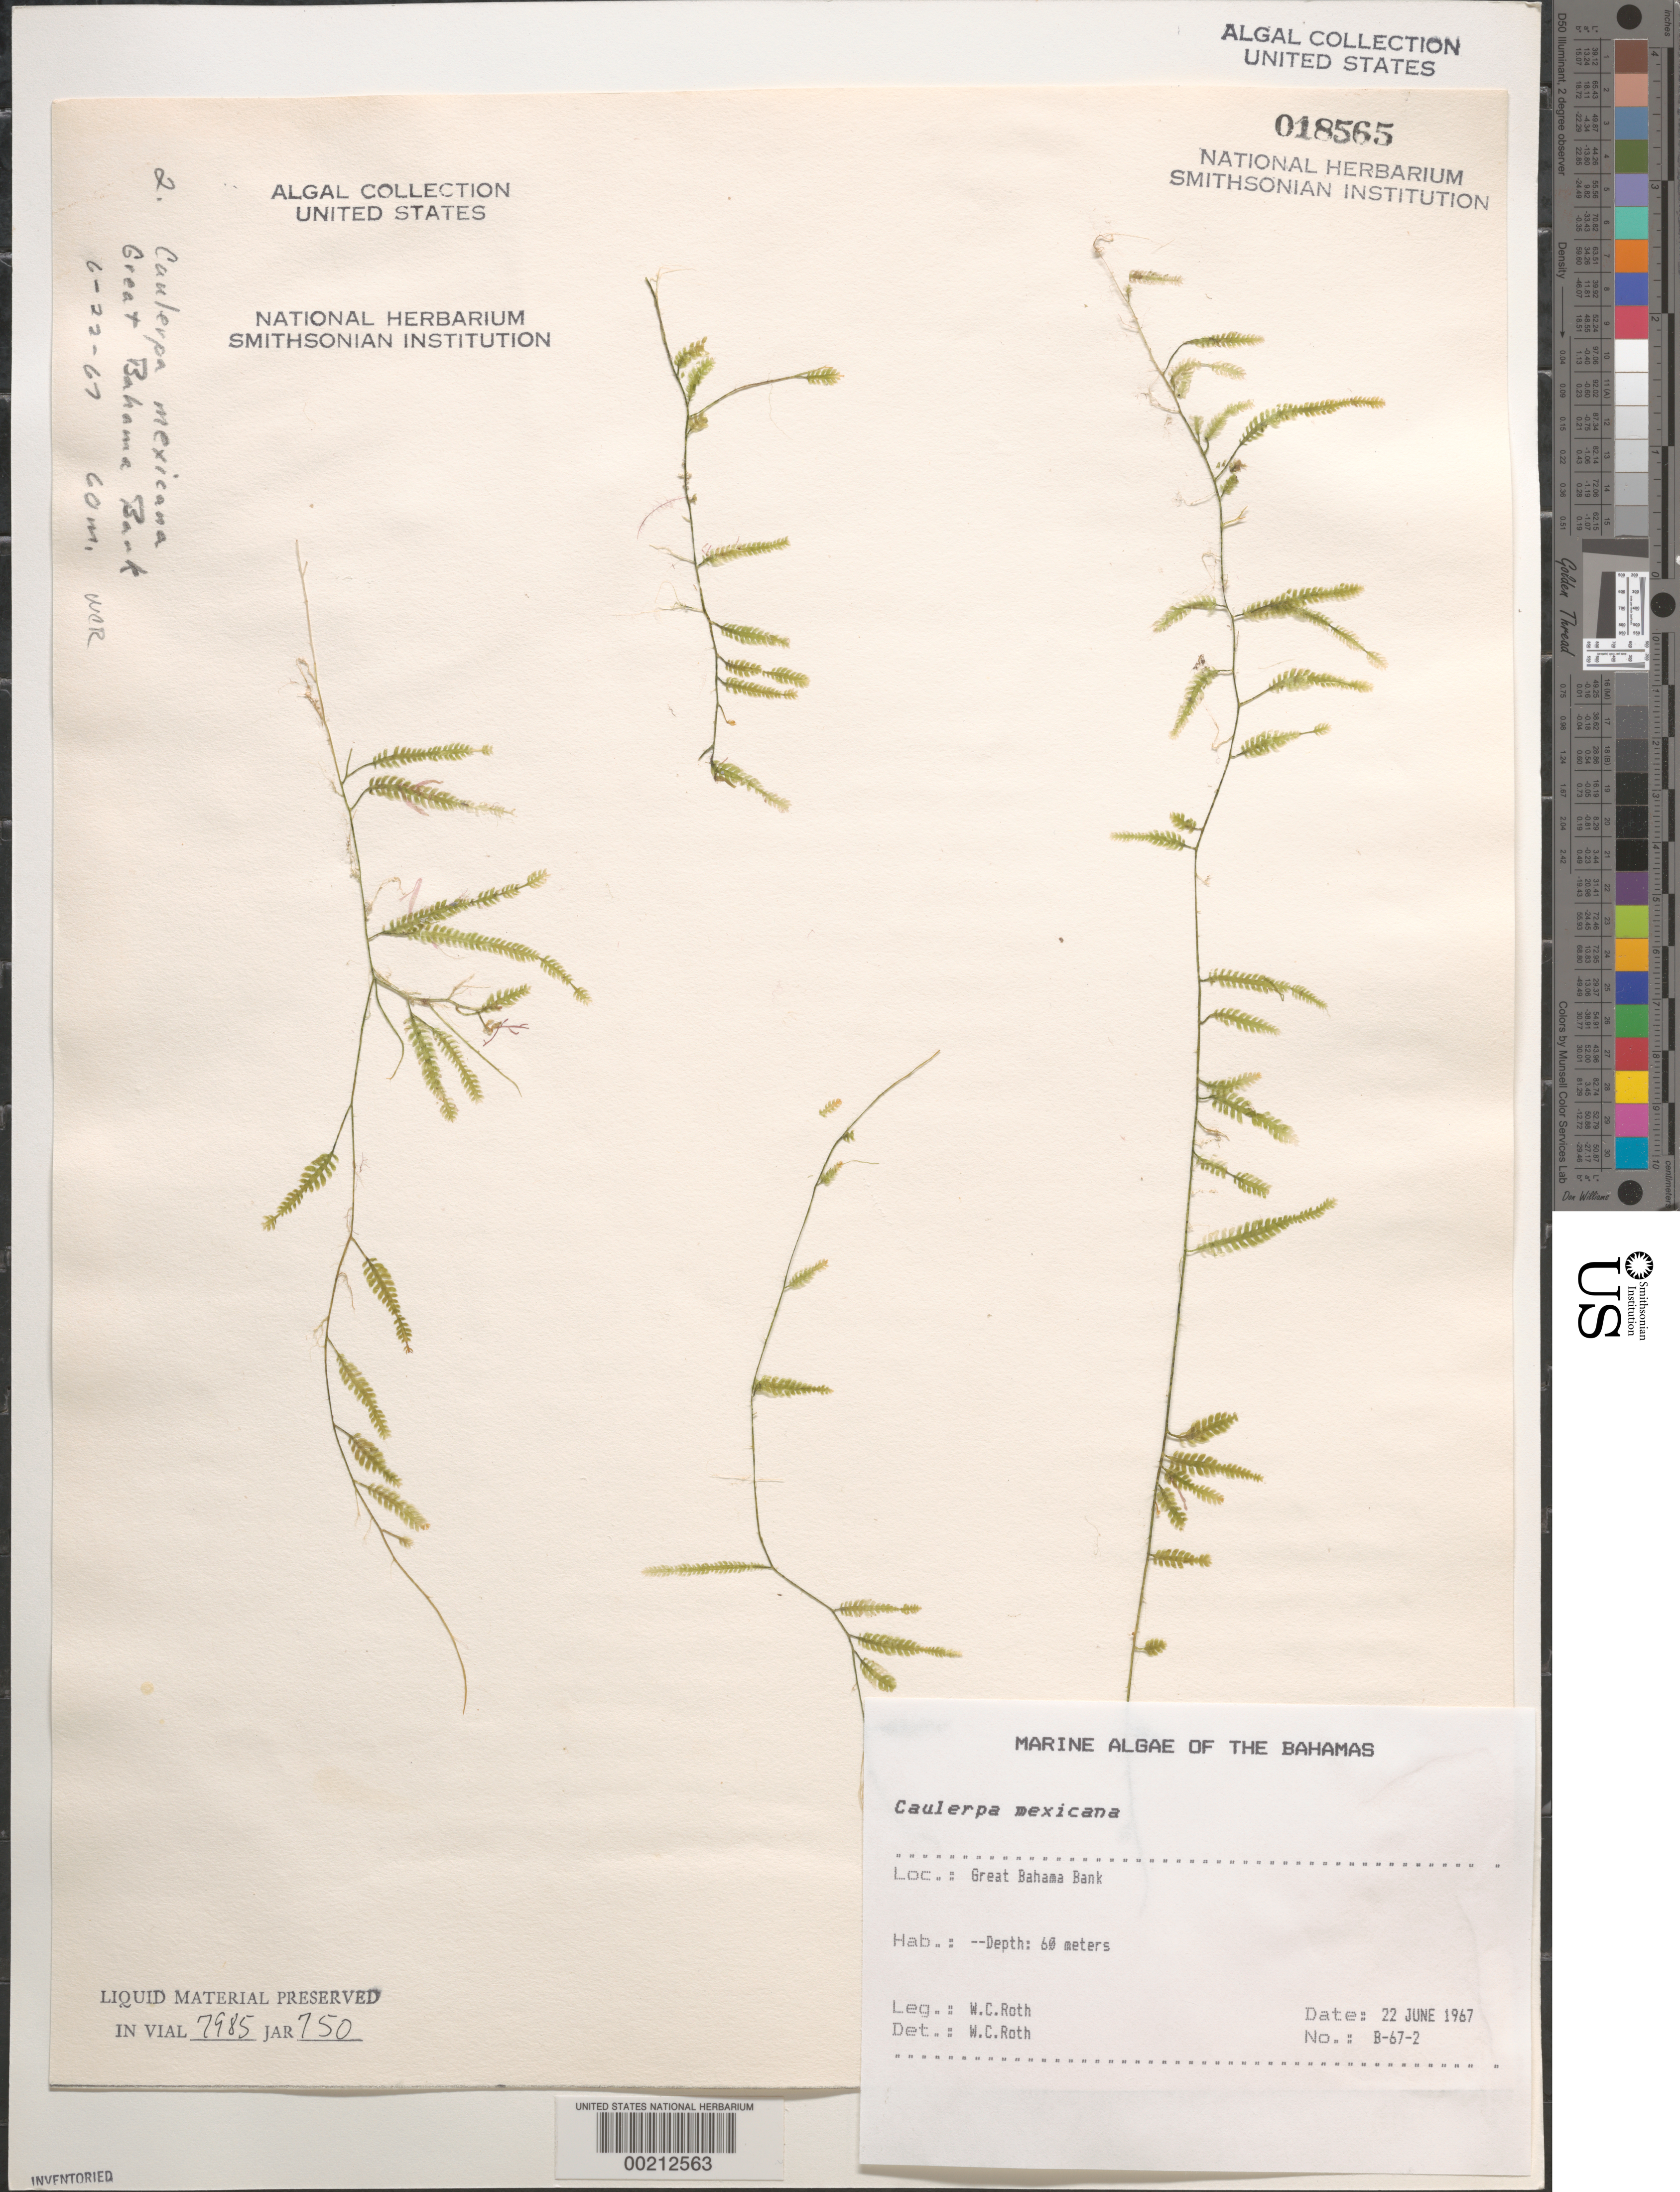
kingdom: Plantae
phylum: Chlorophyta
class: Ulvophyceae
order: Bryopsidales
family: Caulerpaceae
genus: Caulerpa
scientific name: Caulerpa mexicana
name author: Sond. ex Kütz.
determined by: Roth, W. C.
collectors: W. C. Roth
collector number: B-67-2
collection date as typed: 22 Jun 1967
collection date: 1967-06-22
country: Bahamas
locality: Great Bahama Bank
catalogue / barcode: US 18565